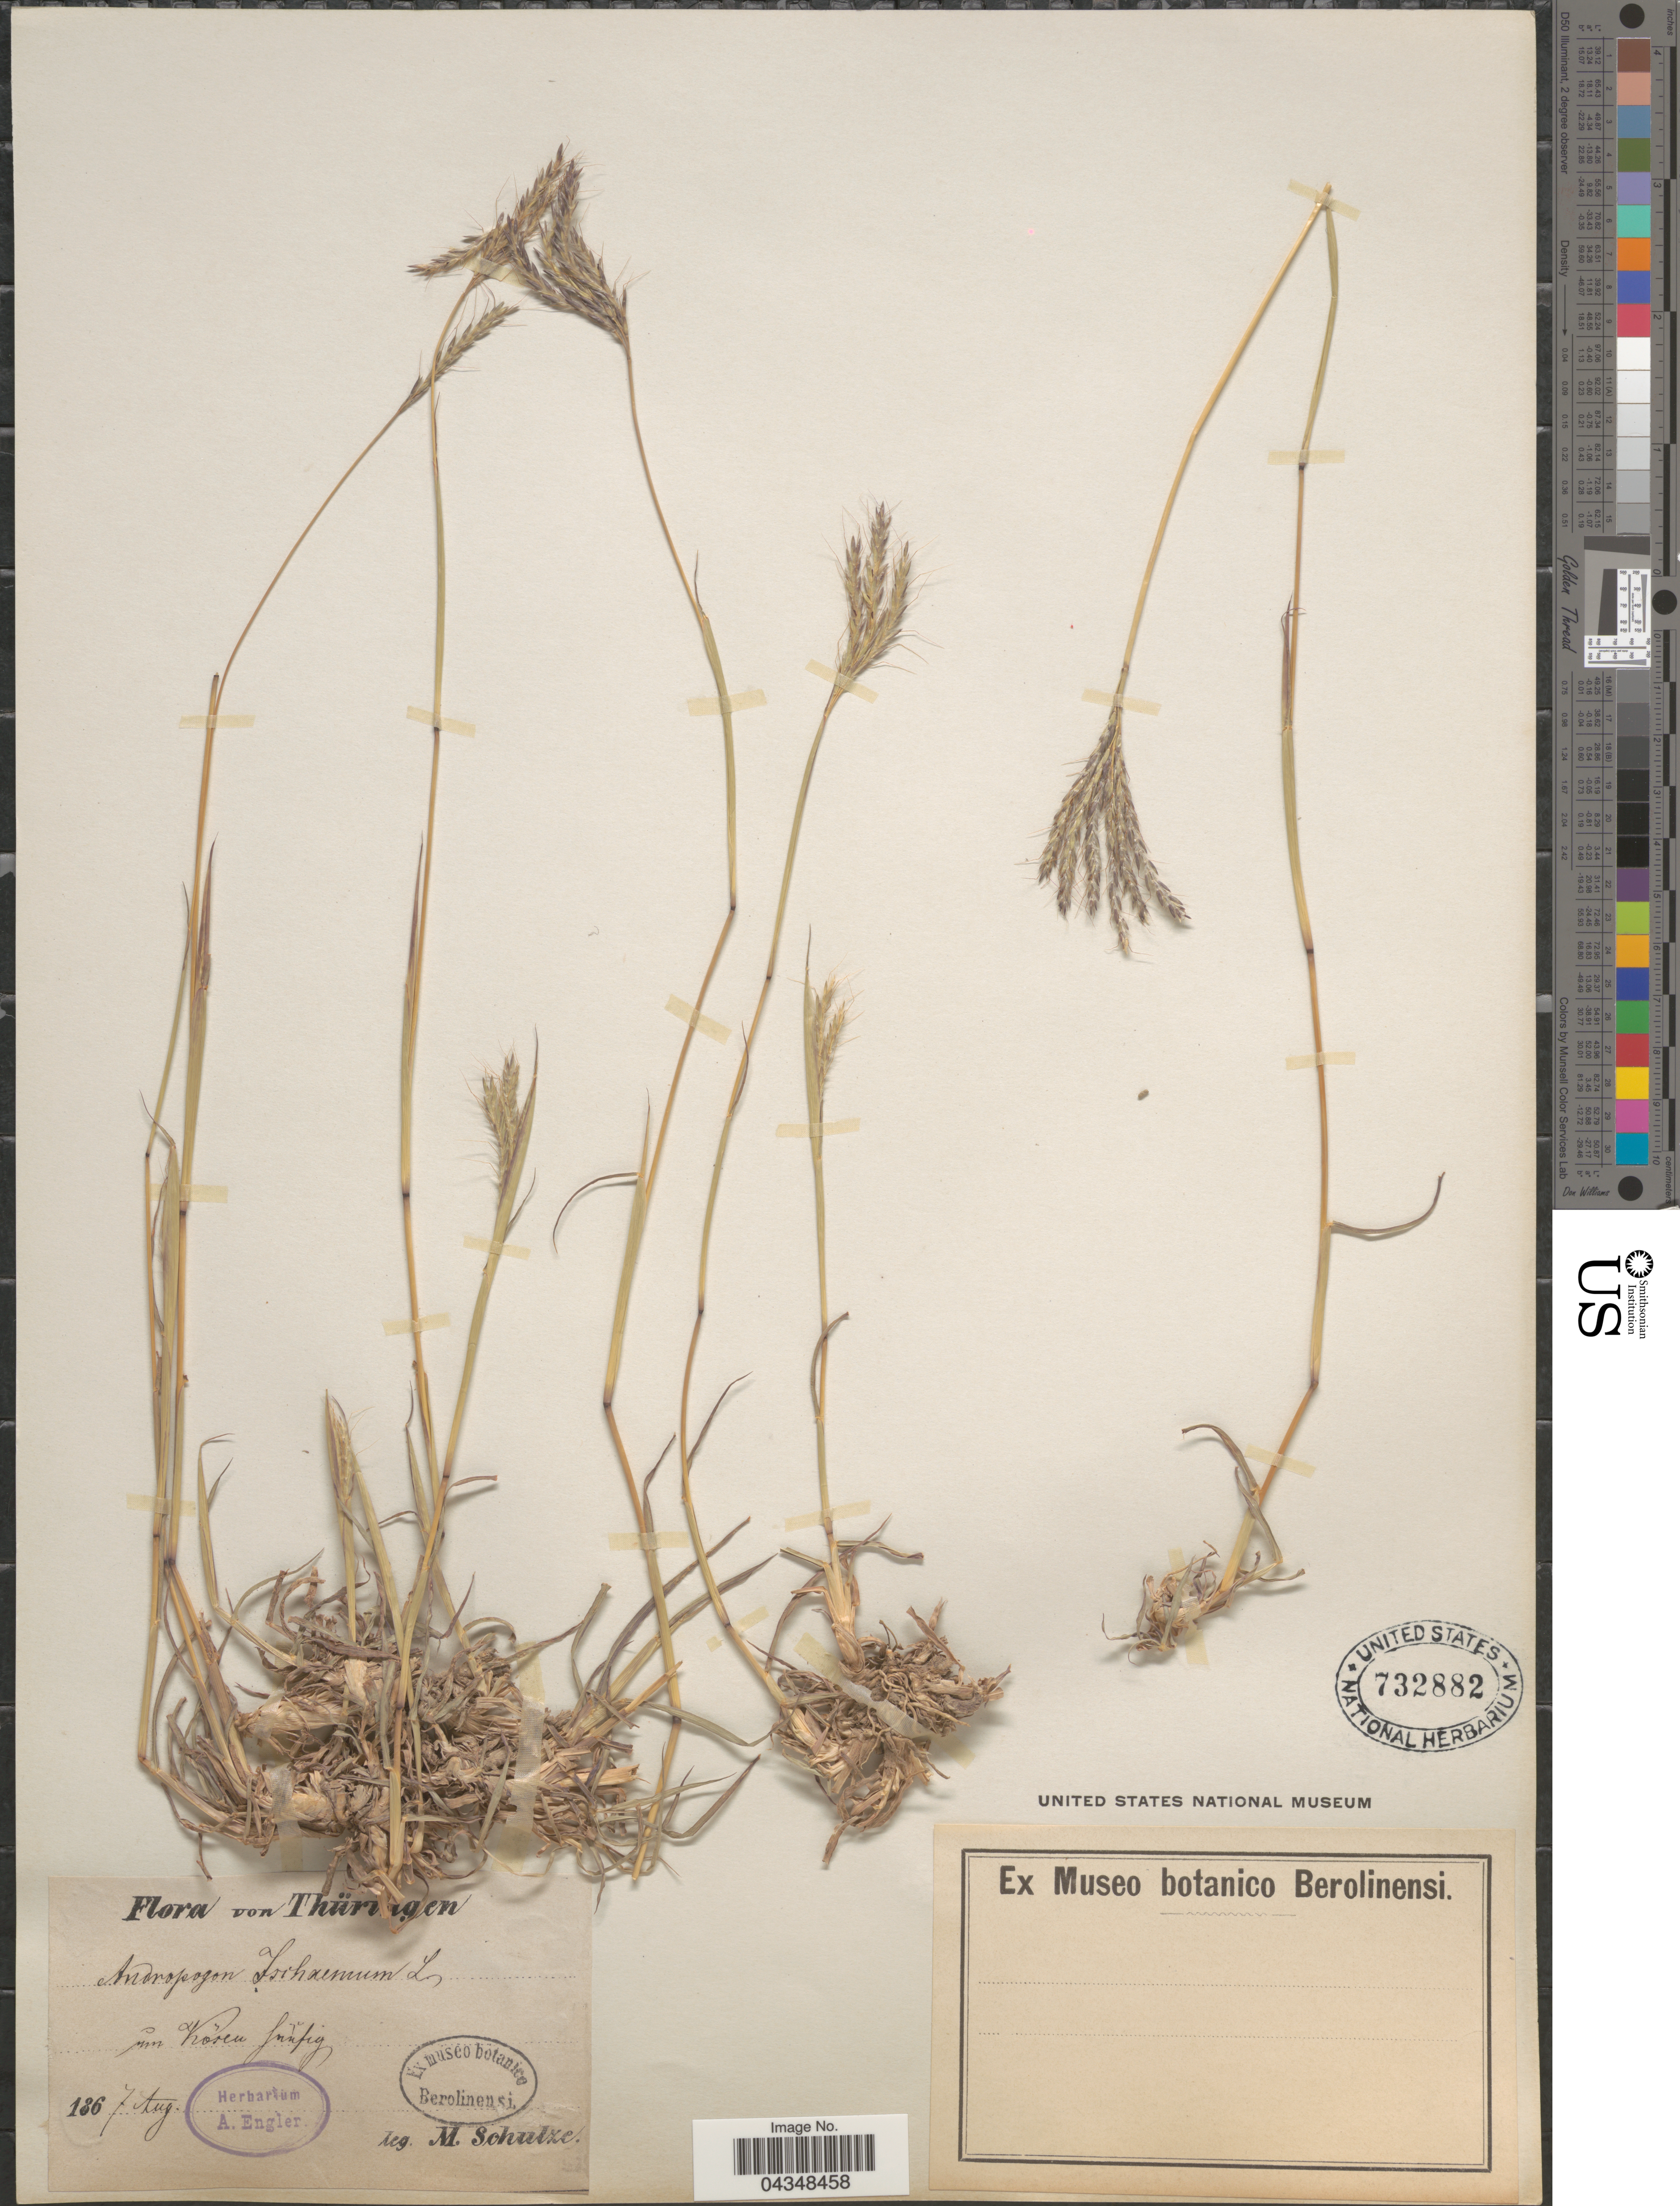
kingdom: Plantae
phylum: Tracheophyta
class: Liliopsida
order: Poales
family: Poaceae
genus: Bothriochloa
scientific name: Bothriochloa ischaemum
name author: (L.) Keng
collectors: M. Schultze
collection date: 1867-08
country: Germany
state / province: Thuringia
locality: Im Kösen funfig. [interpreted]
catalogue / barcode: US 732882